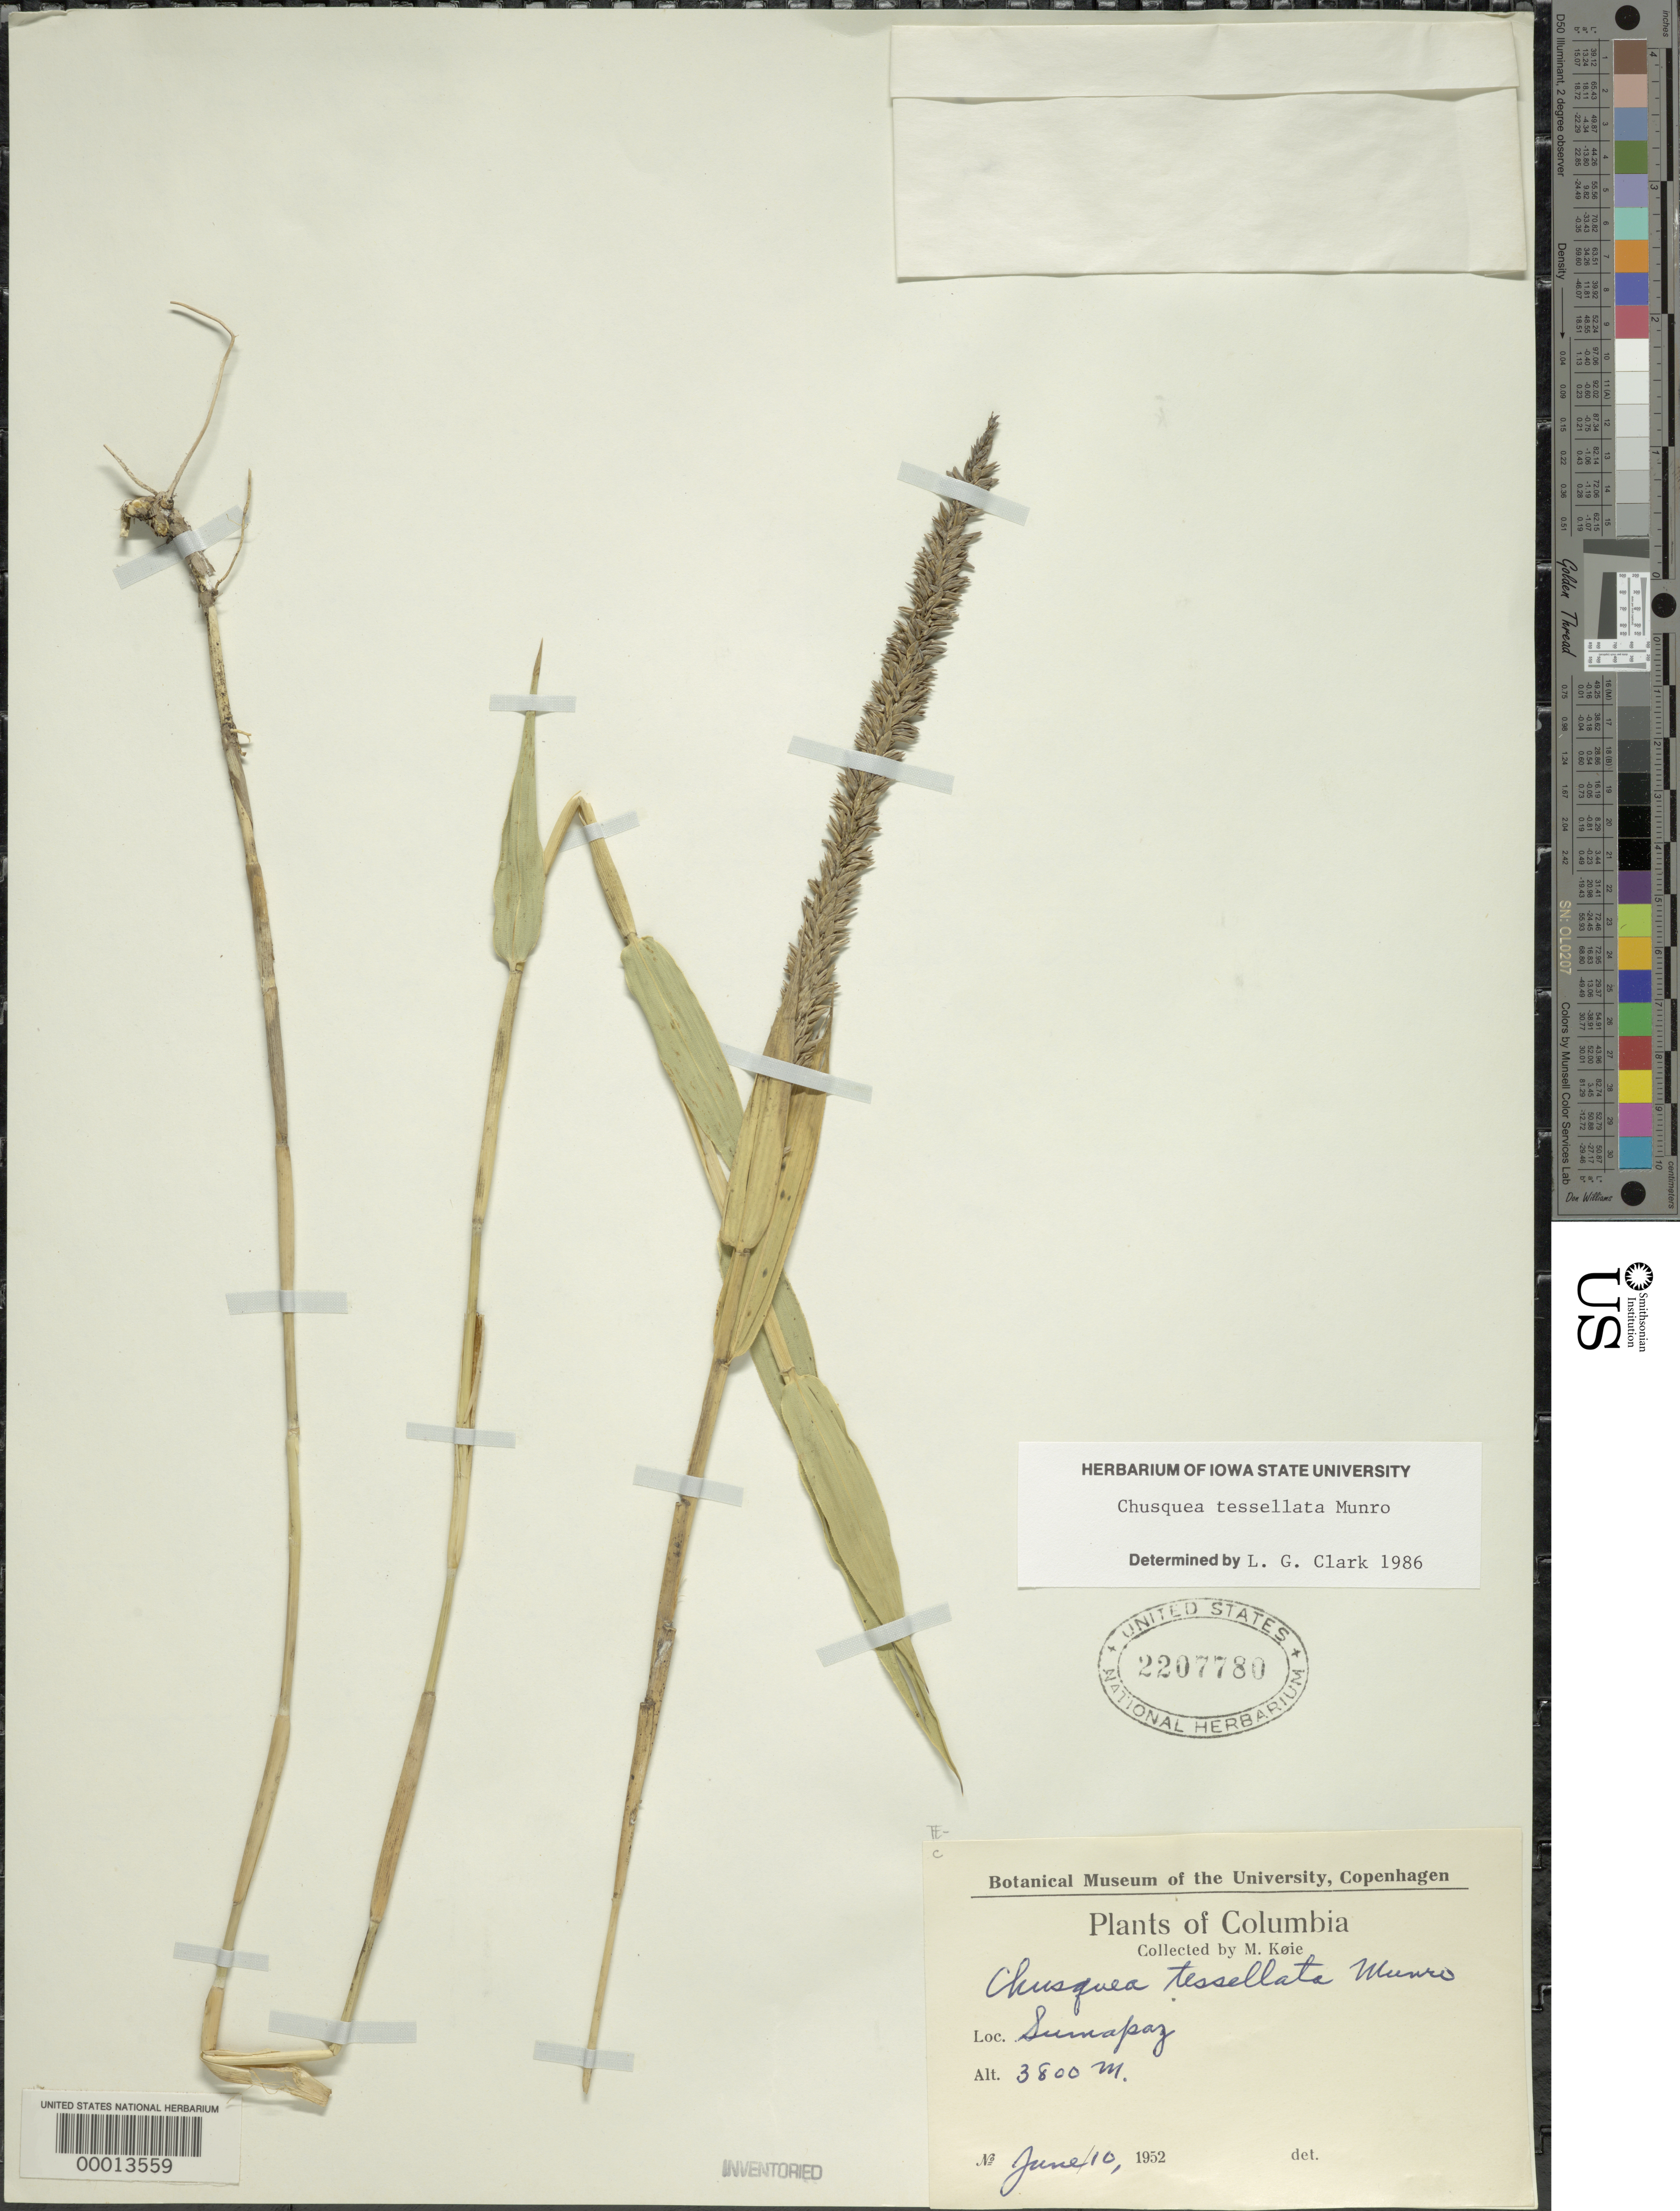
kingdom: Plantae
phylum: Tracheophyta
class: Liliopsida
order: Poales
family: Poaceae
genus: Chusquea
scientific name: Chusquea tessellata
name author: Munro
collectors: M. Koje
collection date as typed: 10 Jun 1952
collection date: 1952-06-10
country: Colombia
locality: Sumapaz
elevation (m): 3800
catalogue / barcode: US 2207780